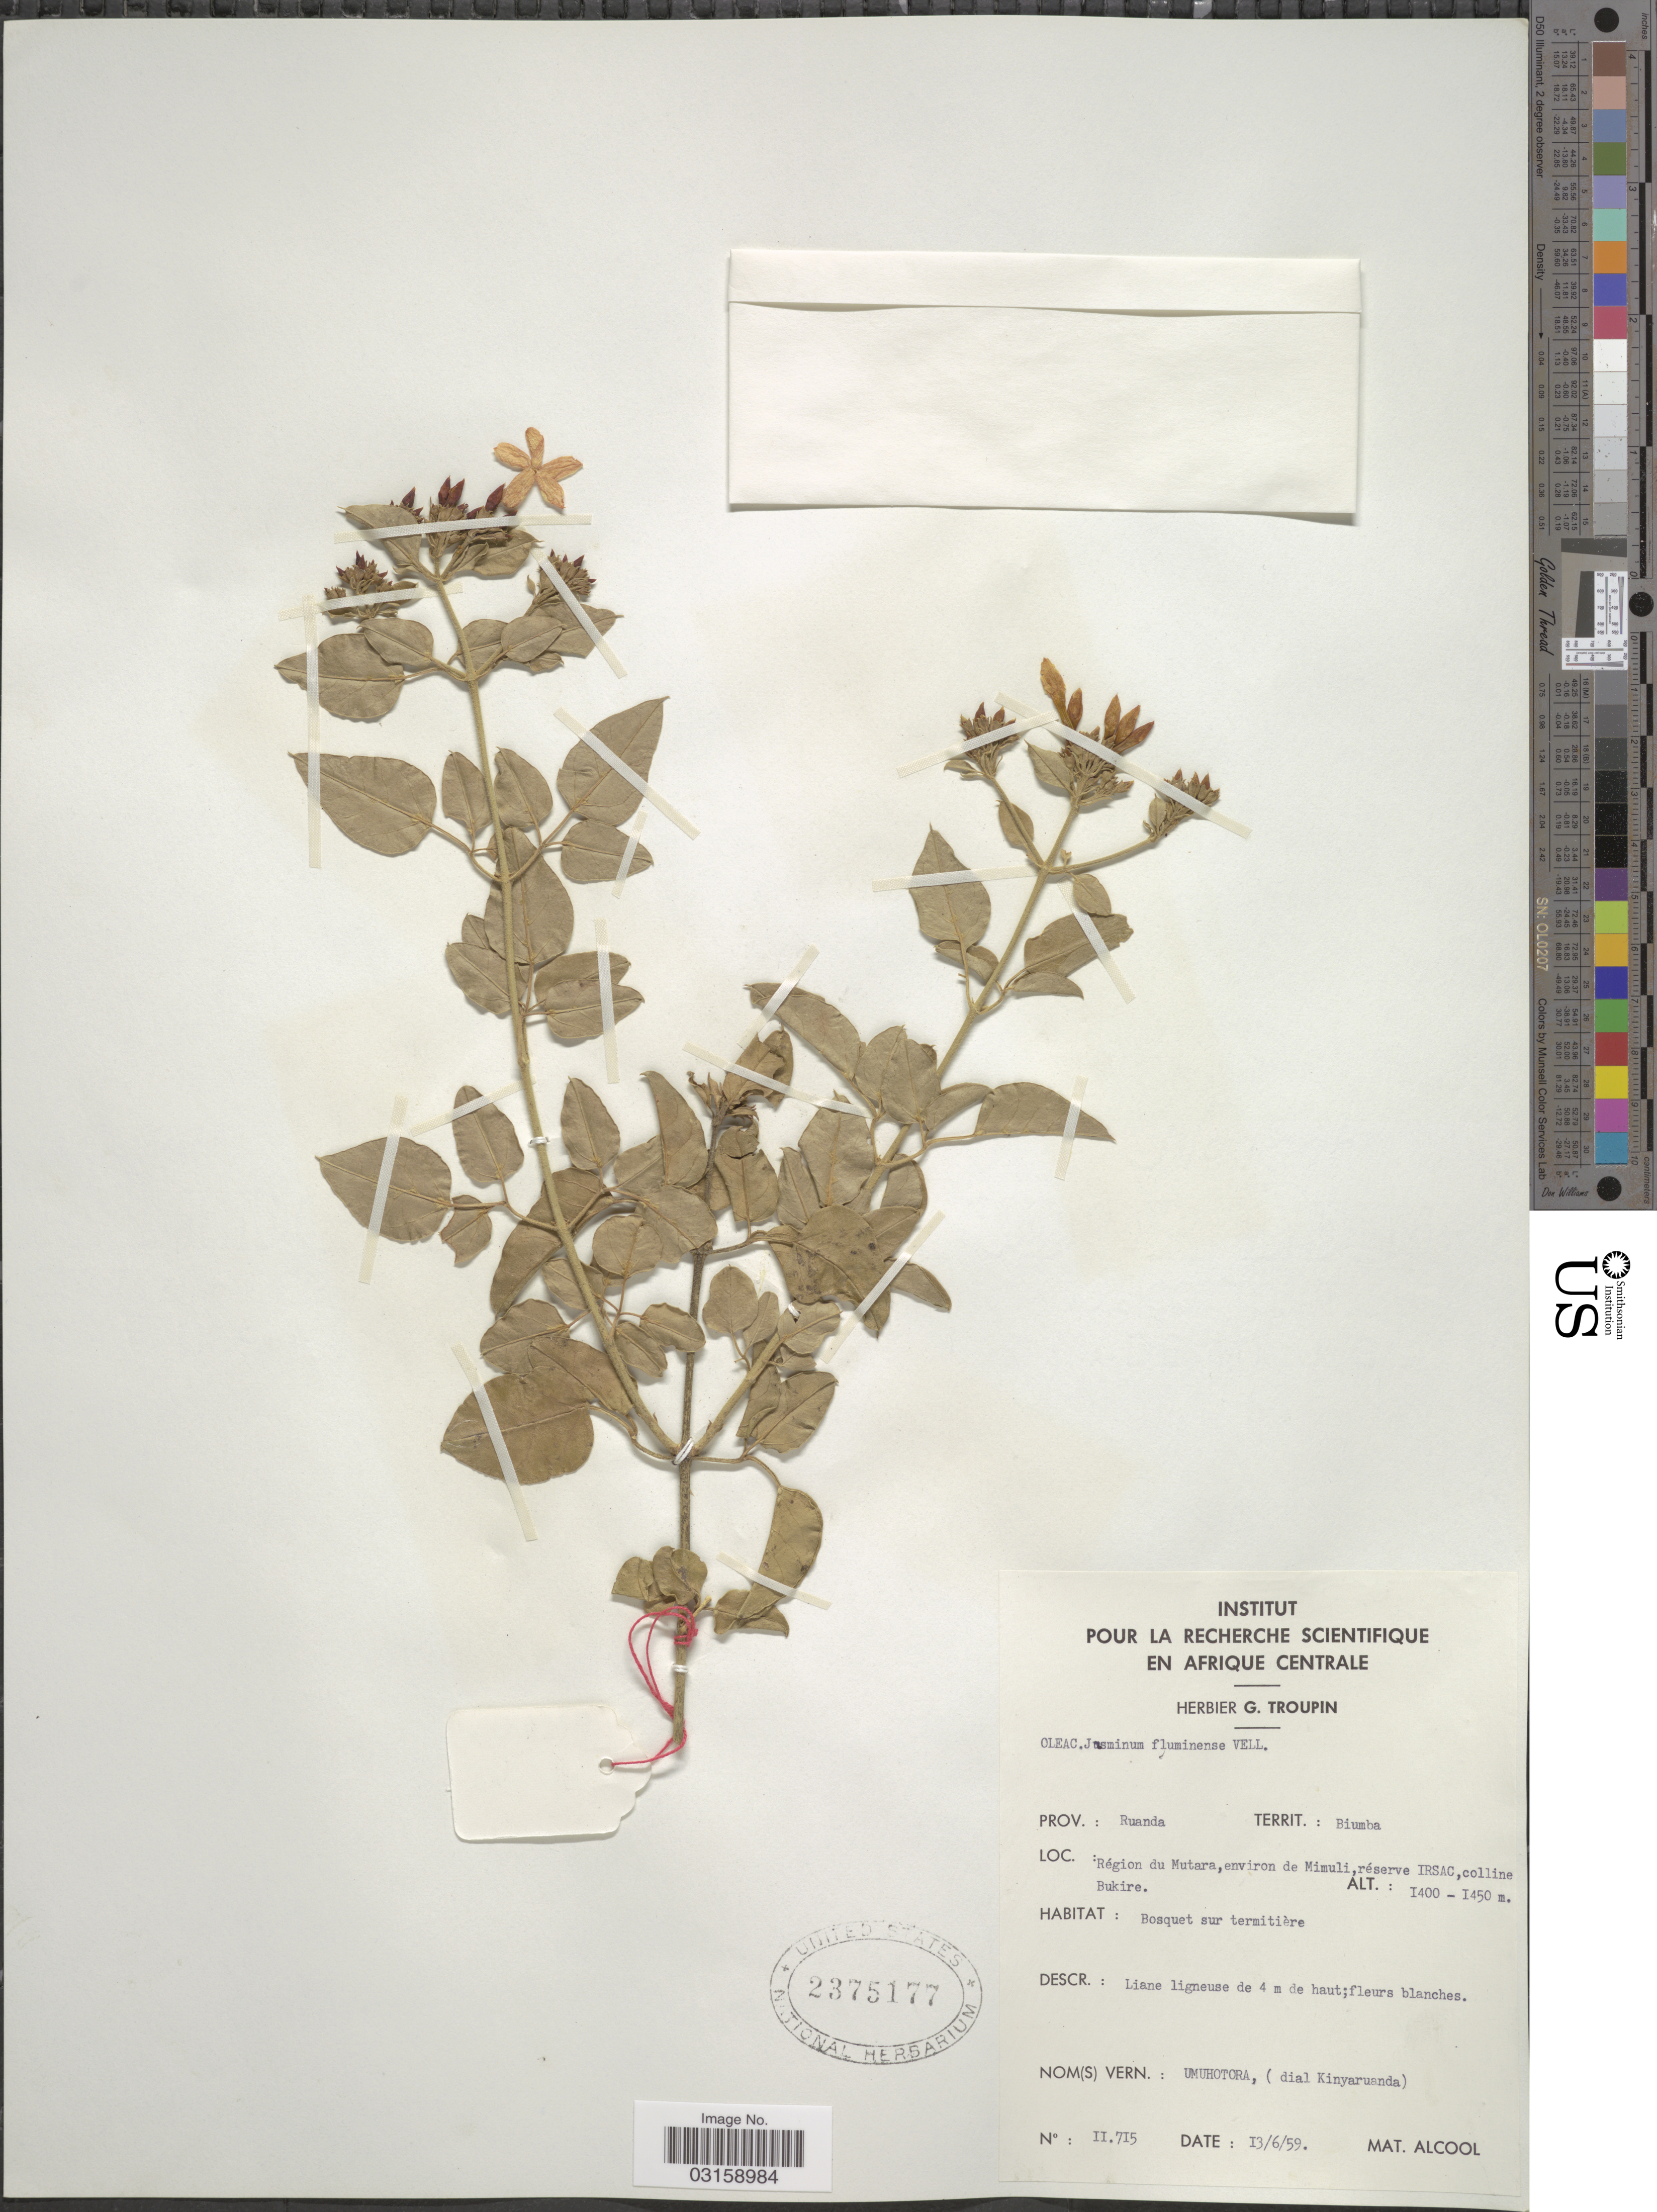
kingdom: Plantae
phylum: Tracheophyta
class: Magnoliopsida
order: Lamiales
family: Oleaceae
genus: Jasminum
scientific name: Jasminum fluminense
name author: Vell.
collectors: ex herb. G. Troupin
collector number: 11715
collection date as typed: Transcribed d/m/y: 13/6/59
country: Rwanda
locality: Prov.: Ruanda. Territ.: Biumba. Région du Mutara, environ de Mimuli, réserve IRSAC, colline Bukire.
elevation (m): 1400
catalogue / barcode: US 2375177